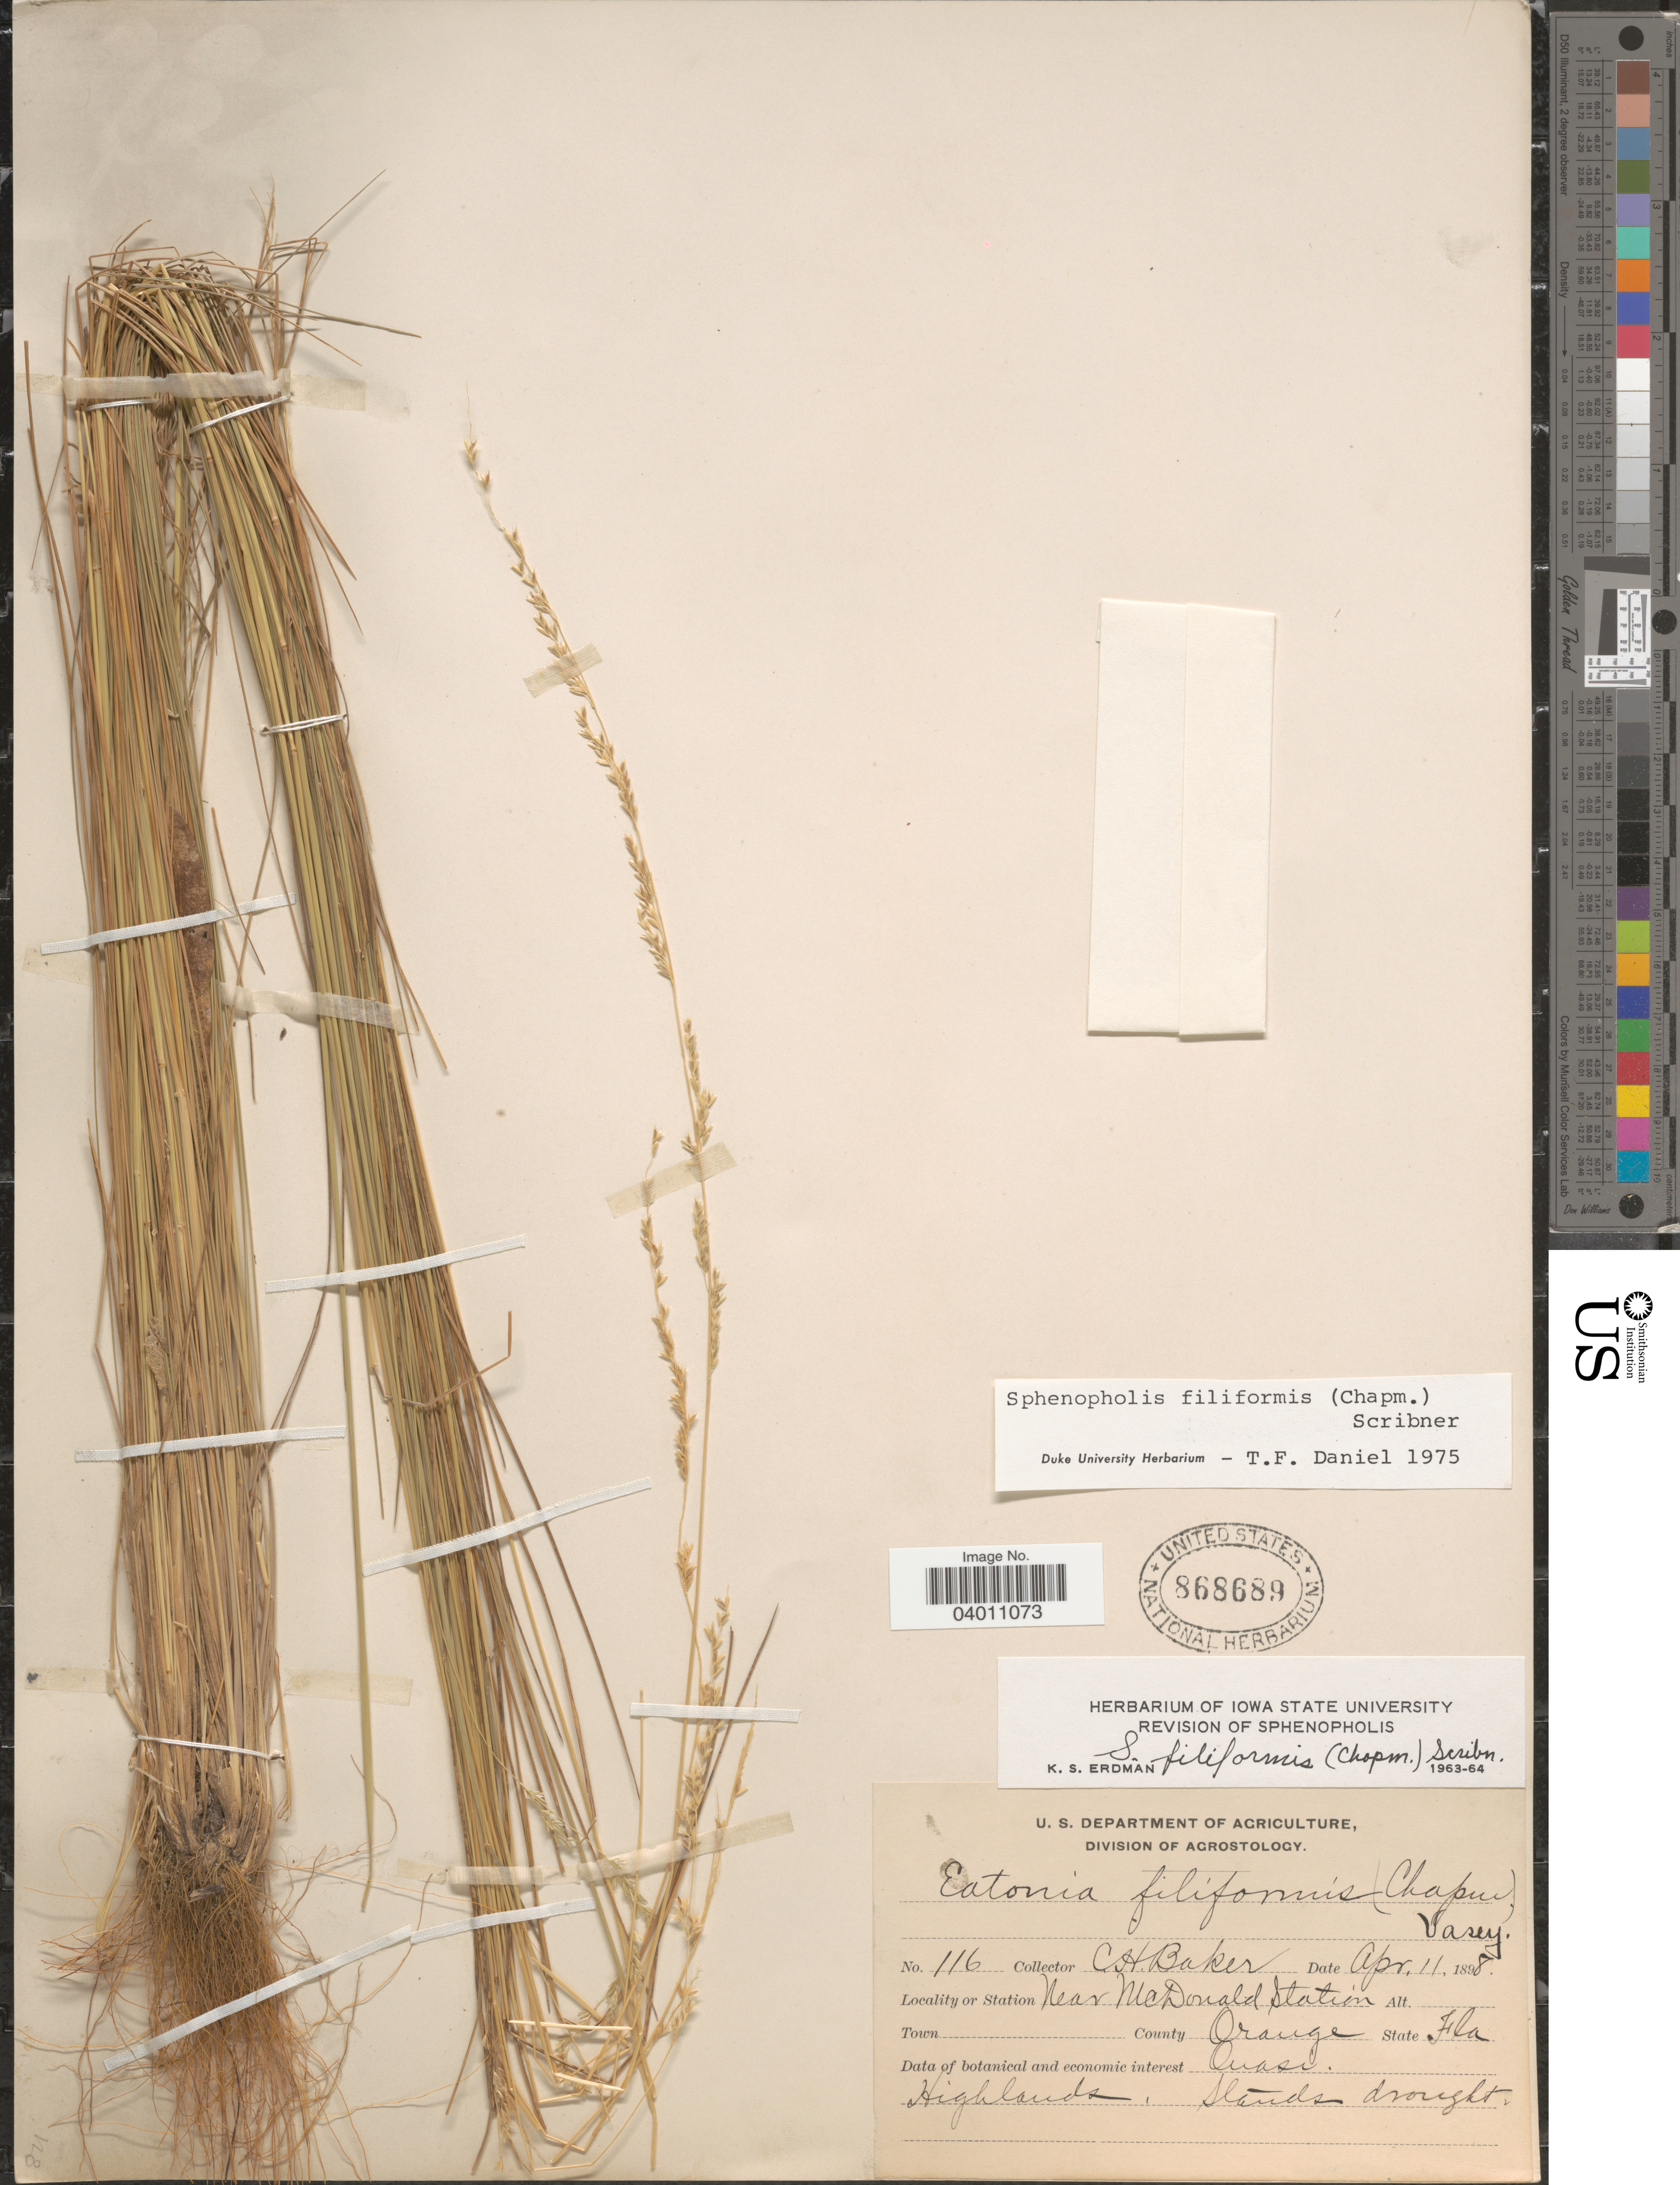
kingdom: Plantae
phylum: Tracheophyta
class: Liliopsida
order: Poales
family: Poaceae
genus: Sphenopholis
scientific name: Sphenopholis filiformis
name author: (Chapm.) Scribn.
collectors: C. H. Baker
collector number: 116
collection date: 1898-04-11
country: United States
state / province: Florida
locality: Station Near McDonald Station. County Orange.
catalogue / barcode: US 868689